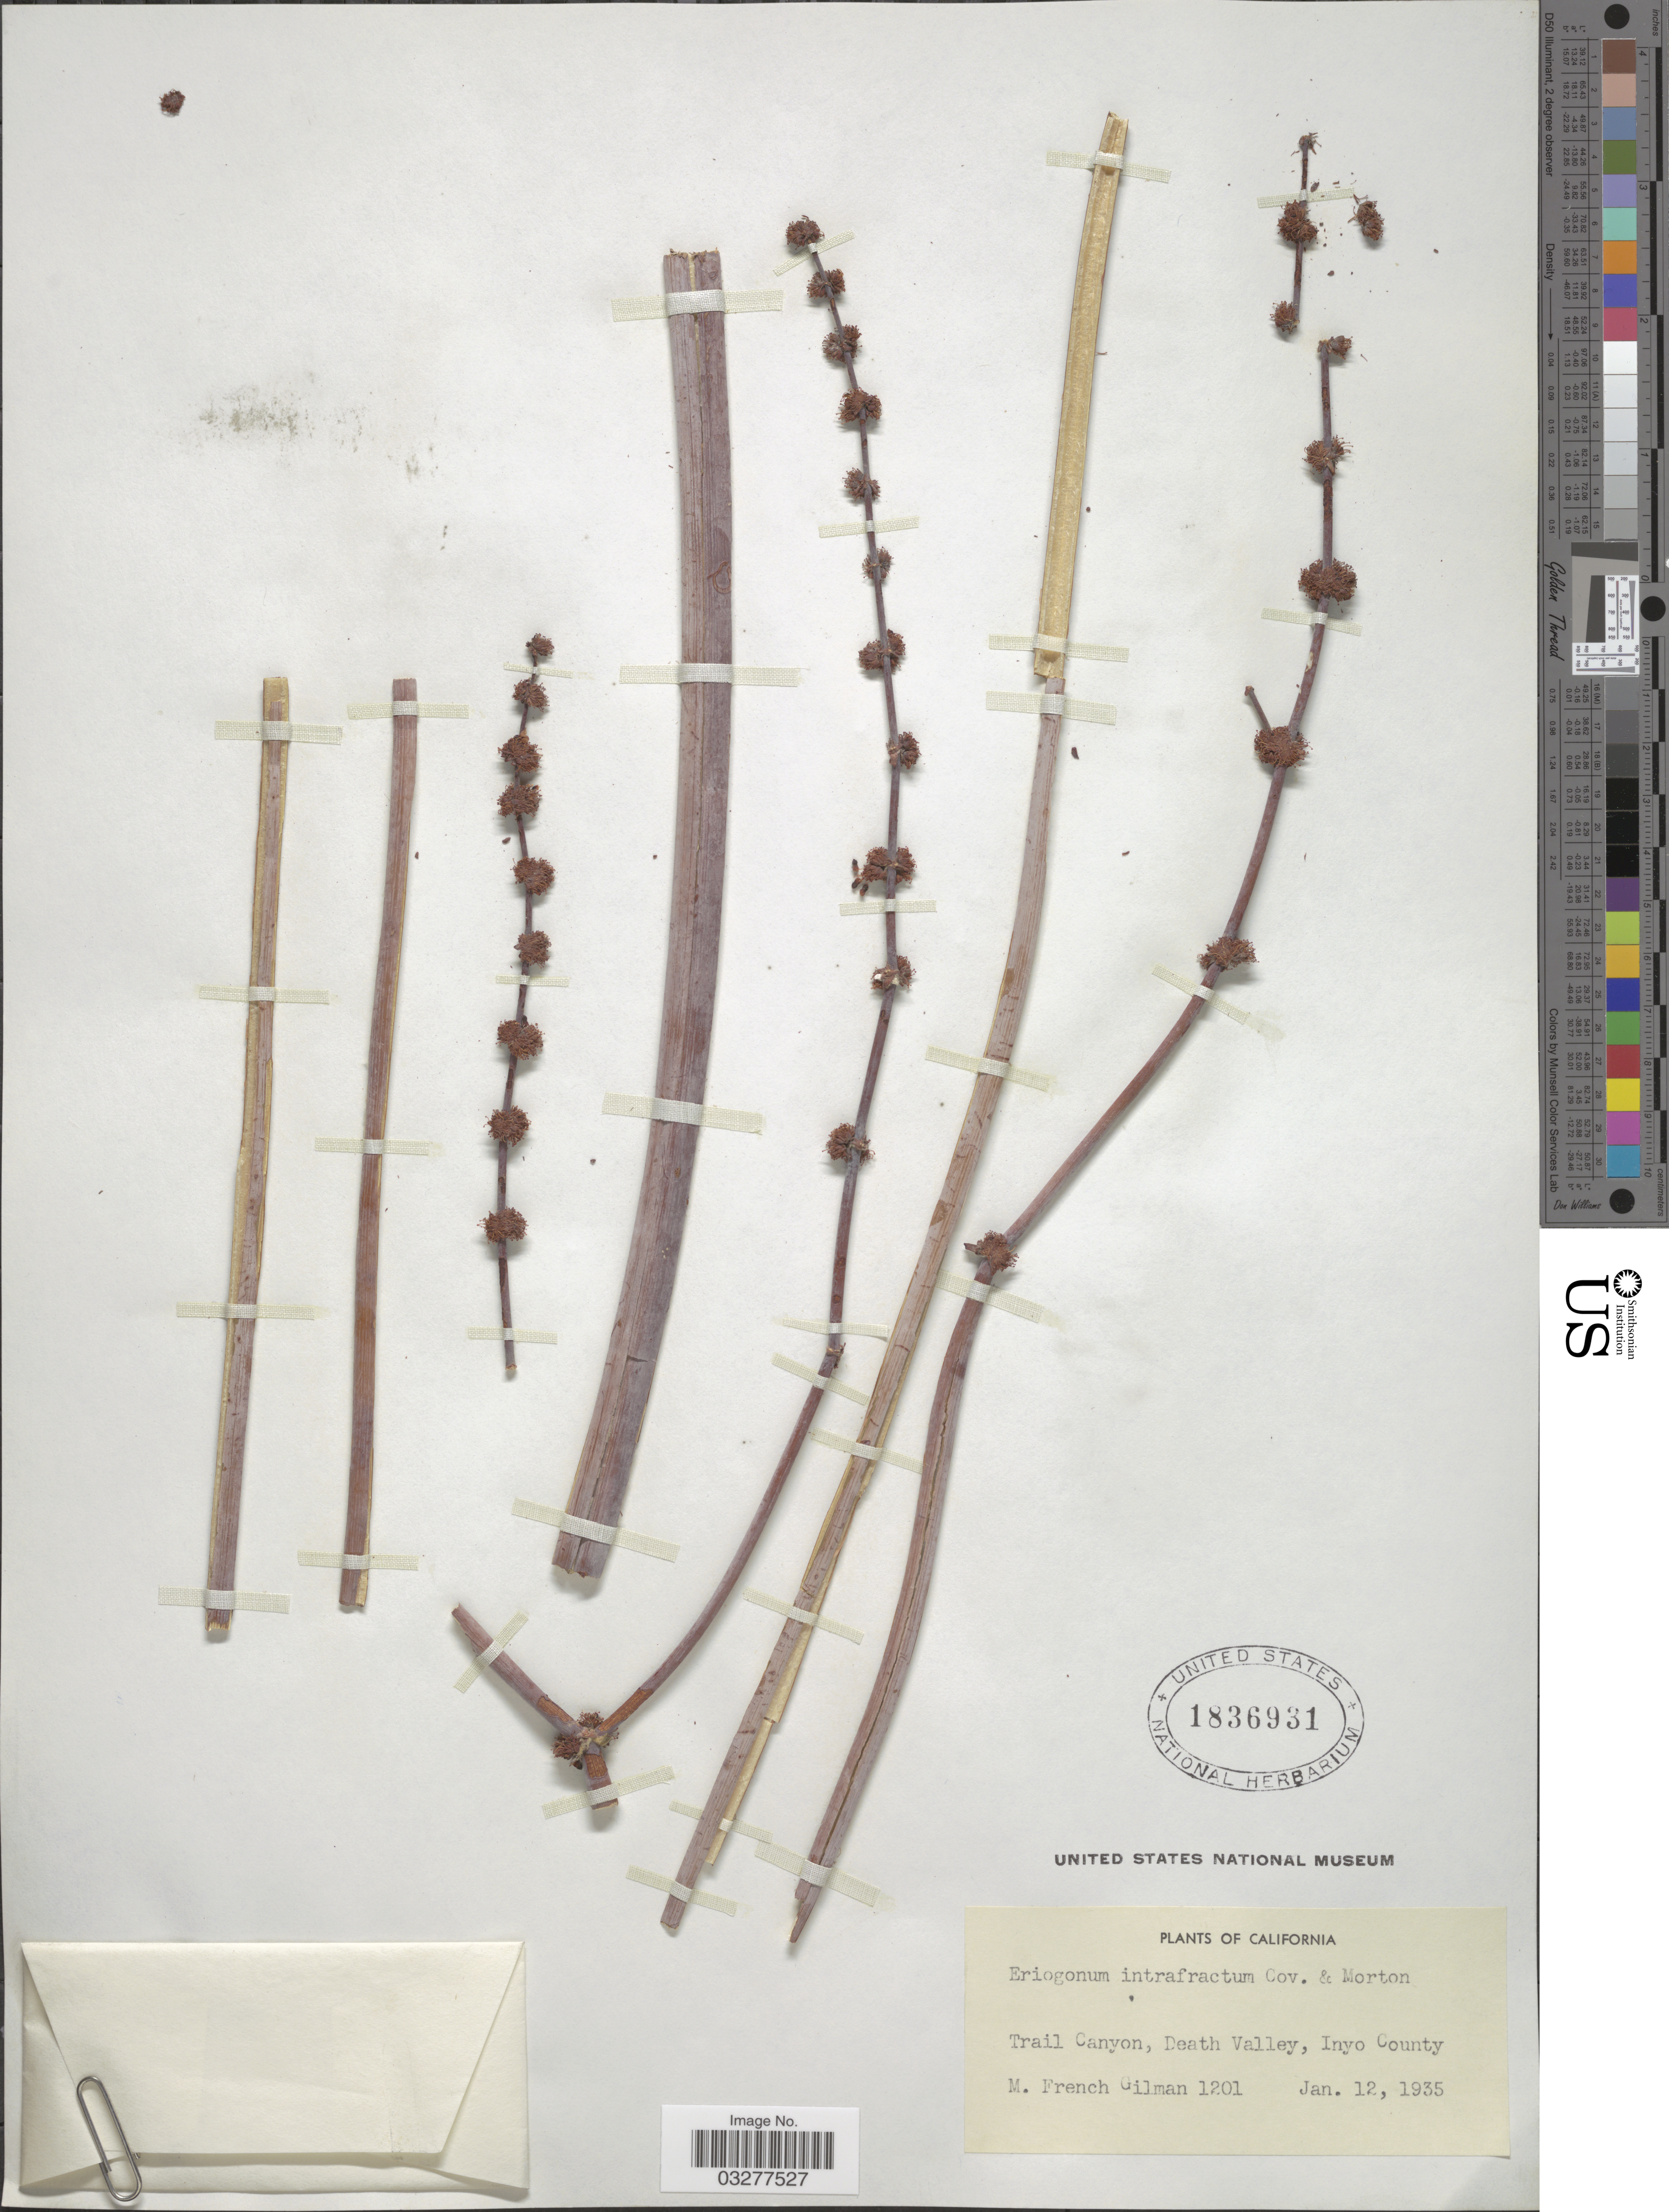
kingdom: Plantae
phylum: Tracheophyta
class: Magnoliopsida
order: Caryophyllales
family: Polygonaceae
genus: Eriogonum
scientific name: Eriogonum intrafractum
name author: Coville & C.V. Morton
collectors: M. F. Gilman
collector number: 1201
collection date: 1935-01-12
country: United States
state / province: California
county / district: Inyo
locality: Trail Canyon, Death Valley, Inyo County.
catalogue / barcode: US 1836931